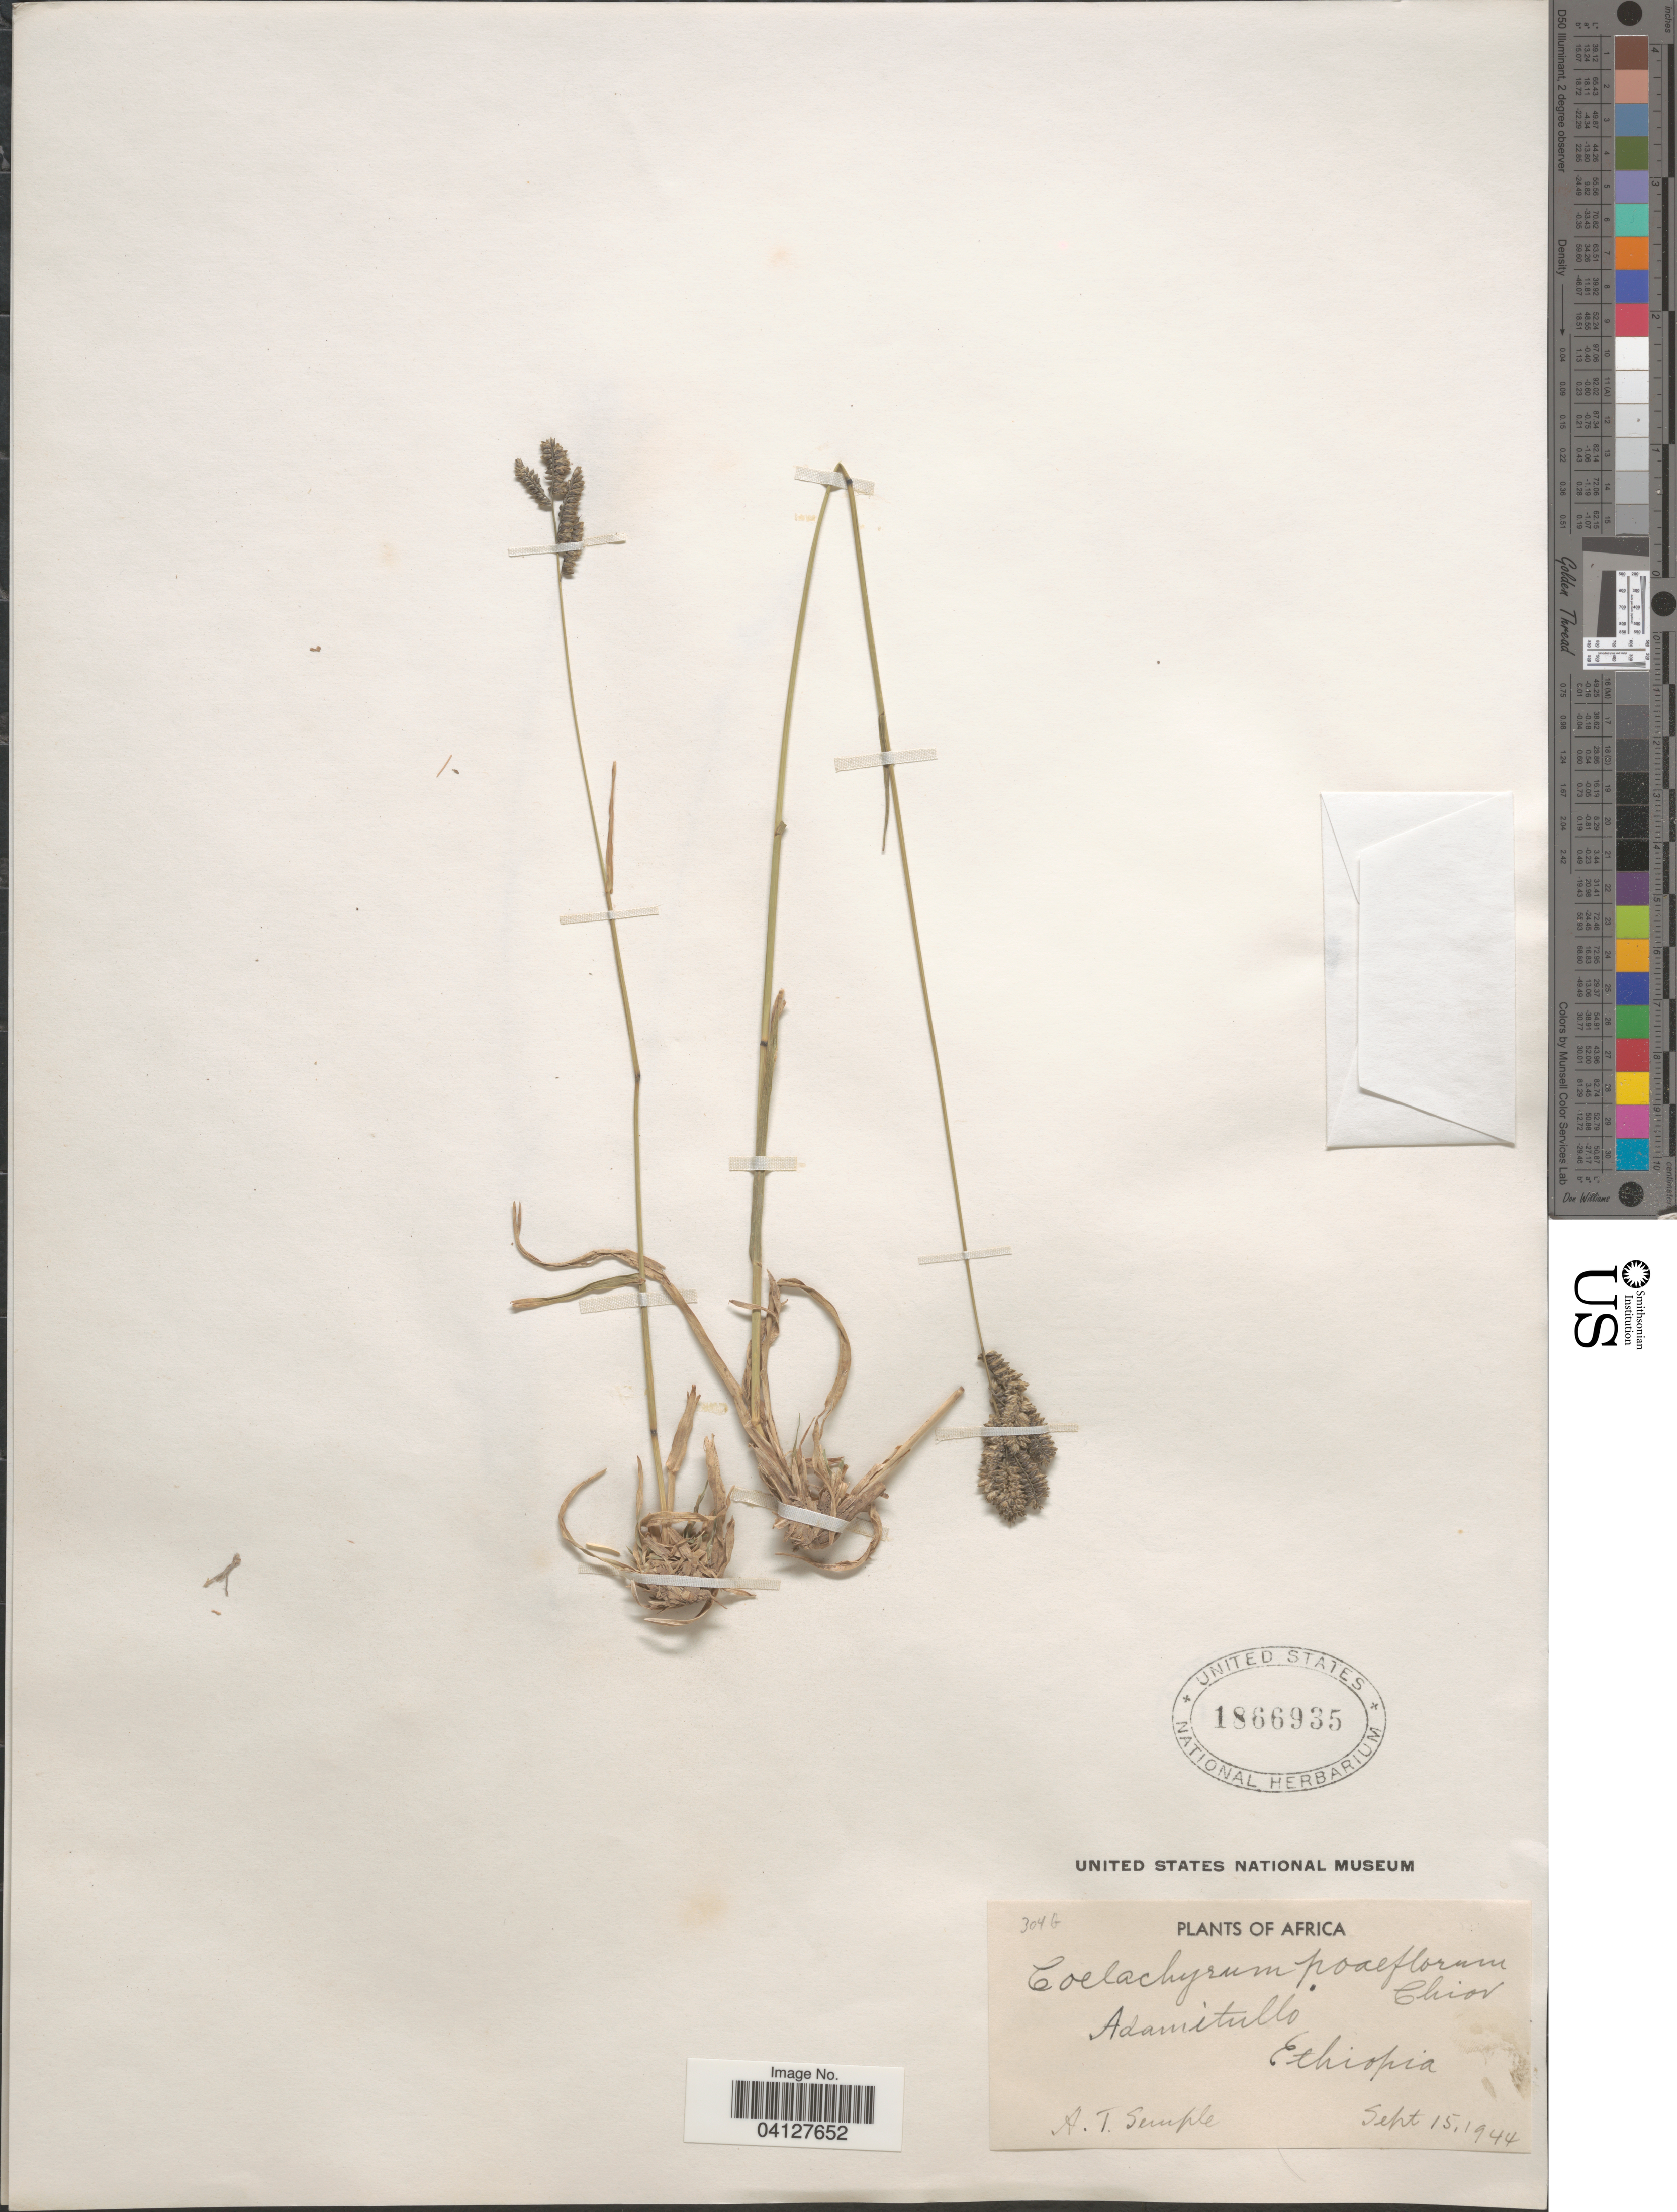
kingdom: Plantae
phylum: Tracheophyta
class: Liliopsida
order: Poales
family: Poaceae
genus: Coelachyrum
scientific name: Coelachyrum poiflorum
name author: Chiov.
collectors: A. Semple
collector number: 304G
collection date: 1944-09-15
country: Ethiopia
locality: Adamitullo.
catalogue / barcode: US 1866935